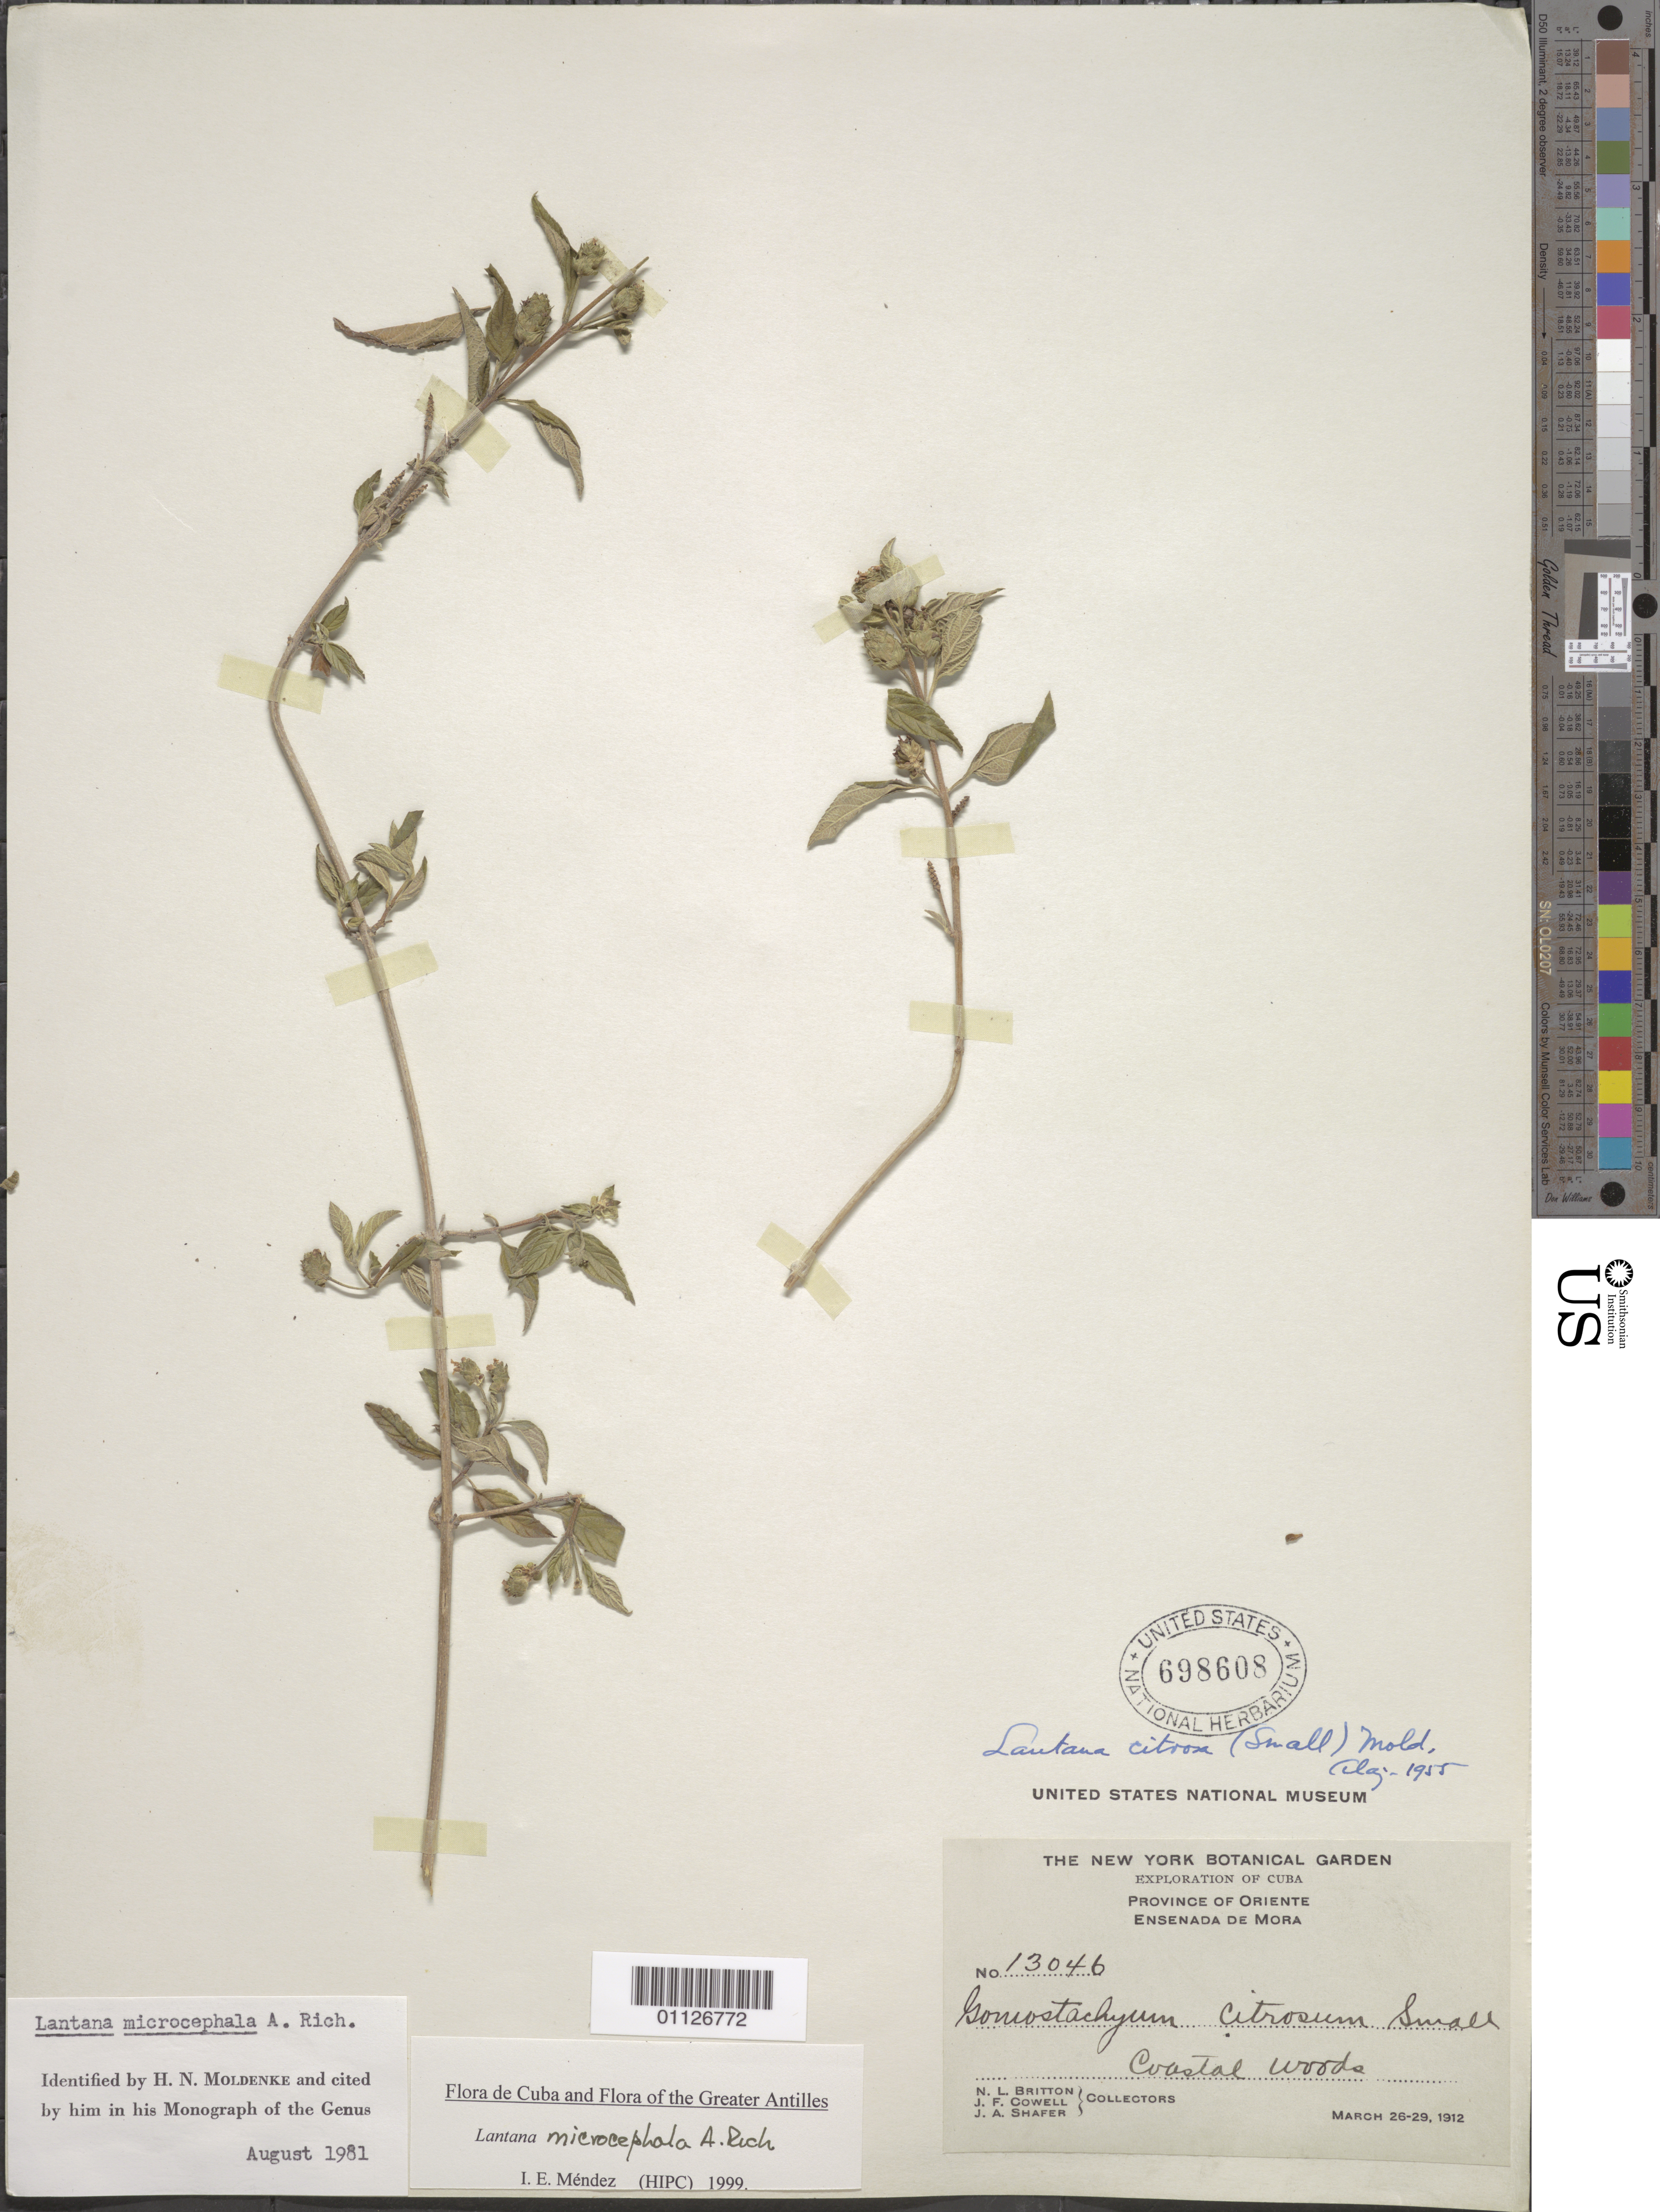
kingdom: Plantae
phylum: Tracheophyta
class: Magnoliopsida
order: Lamiales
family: Verbenaceae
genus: Lantana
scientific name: Lantana microcephala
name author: A. Rich.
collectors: N. Britton, J. F. Cowell & J. A. Shafer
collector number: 13046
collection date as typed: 26 Mar 1912 to 29 Mar 1912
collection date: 1912-03-26/1912-03-29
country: Cuba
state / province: Granma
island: Cuba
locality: Ensenada de Mora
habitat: coastal woods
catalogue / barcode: US 698608